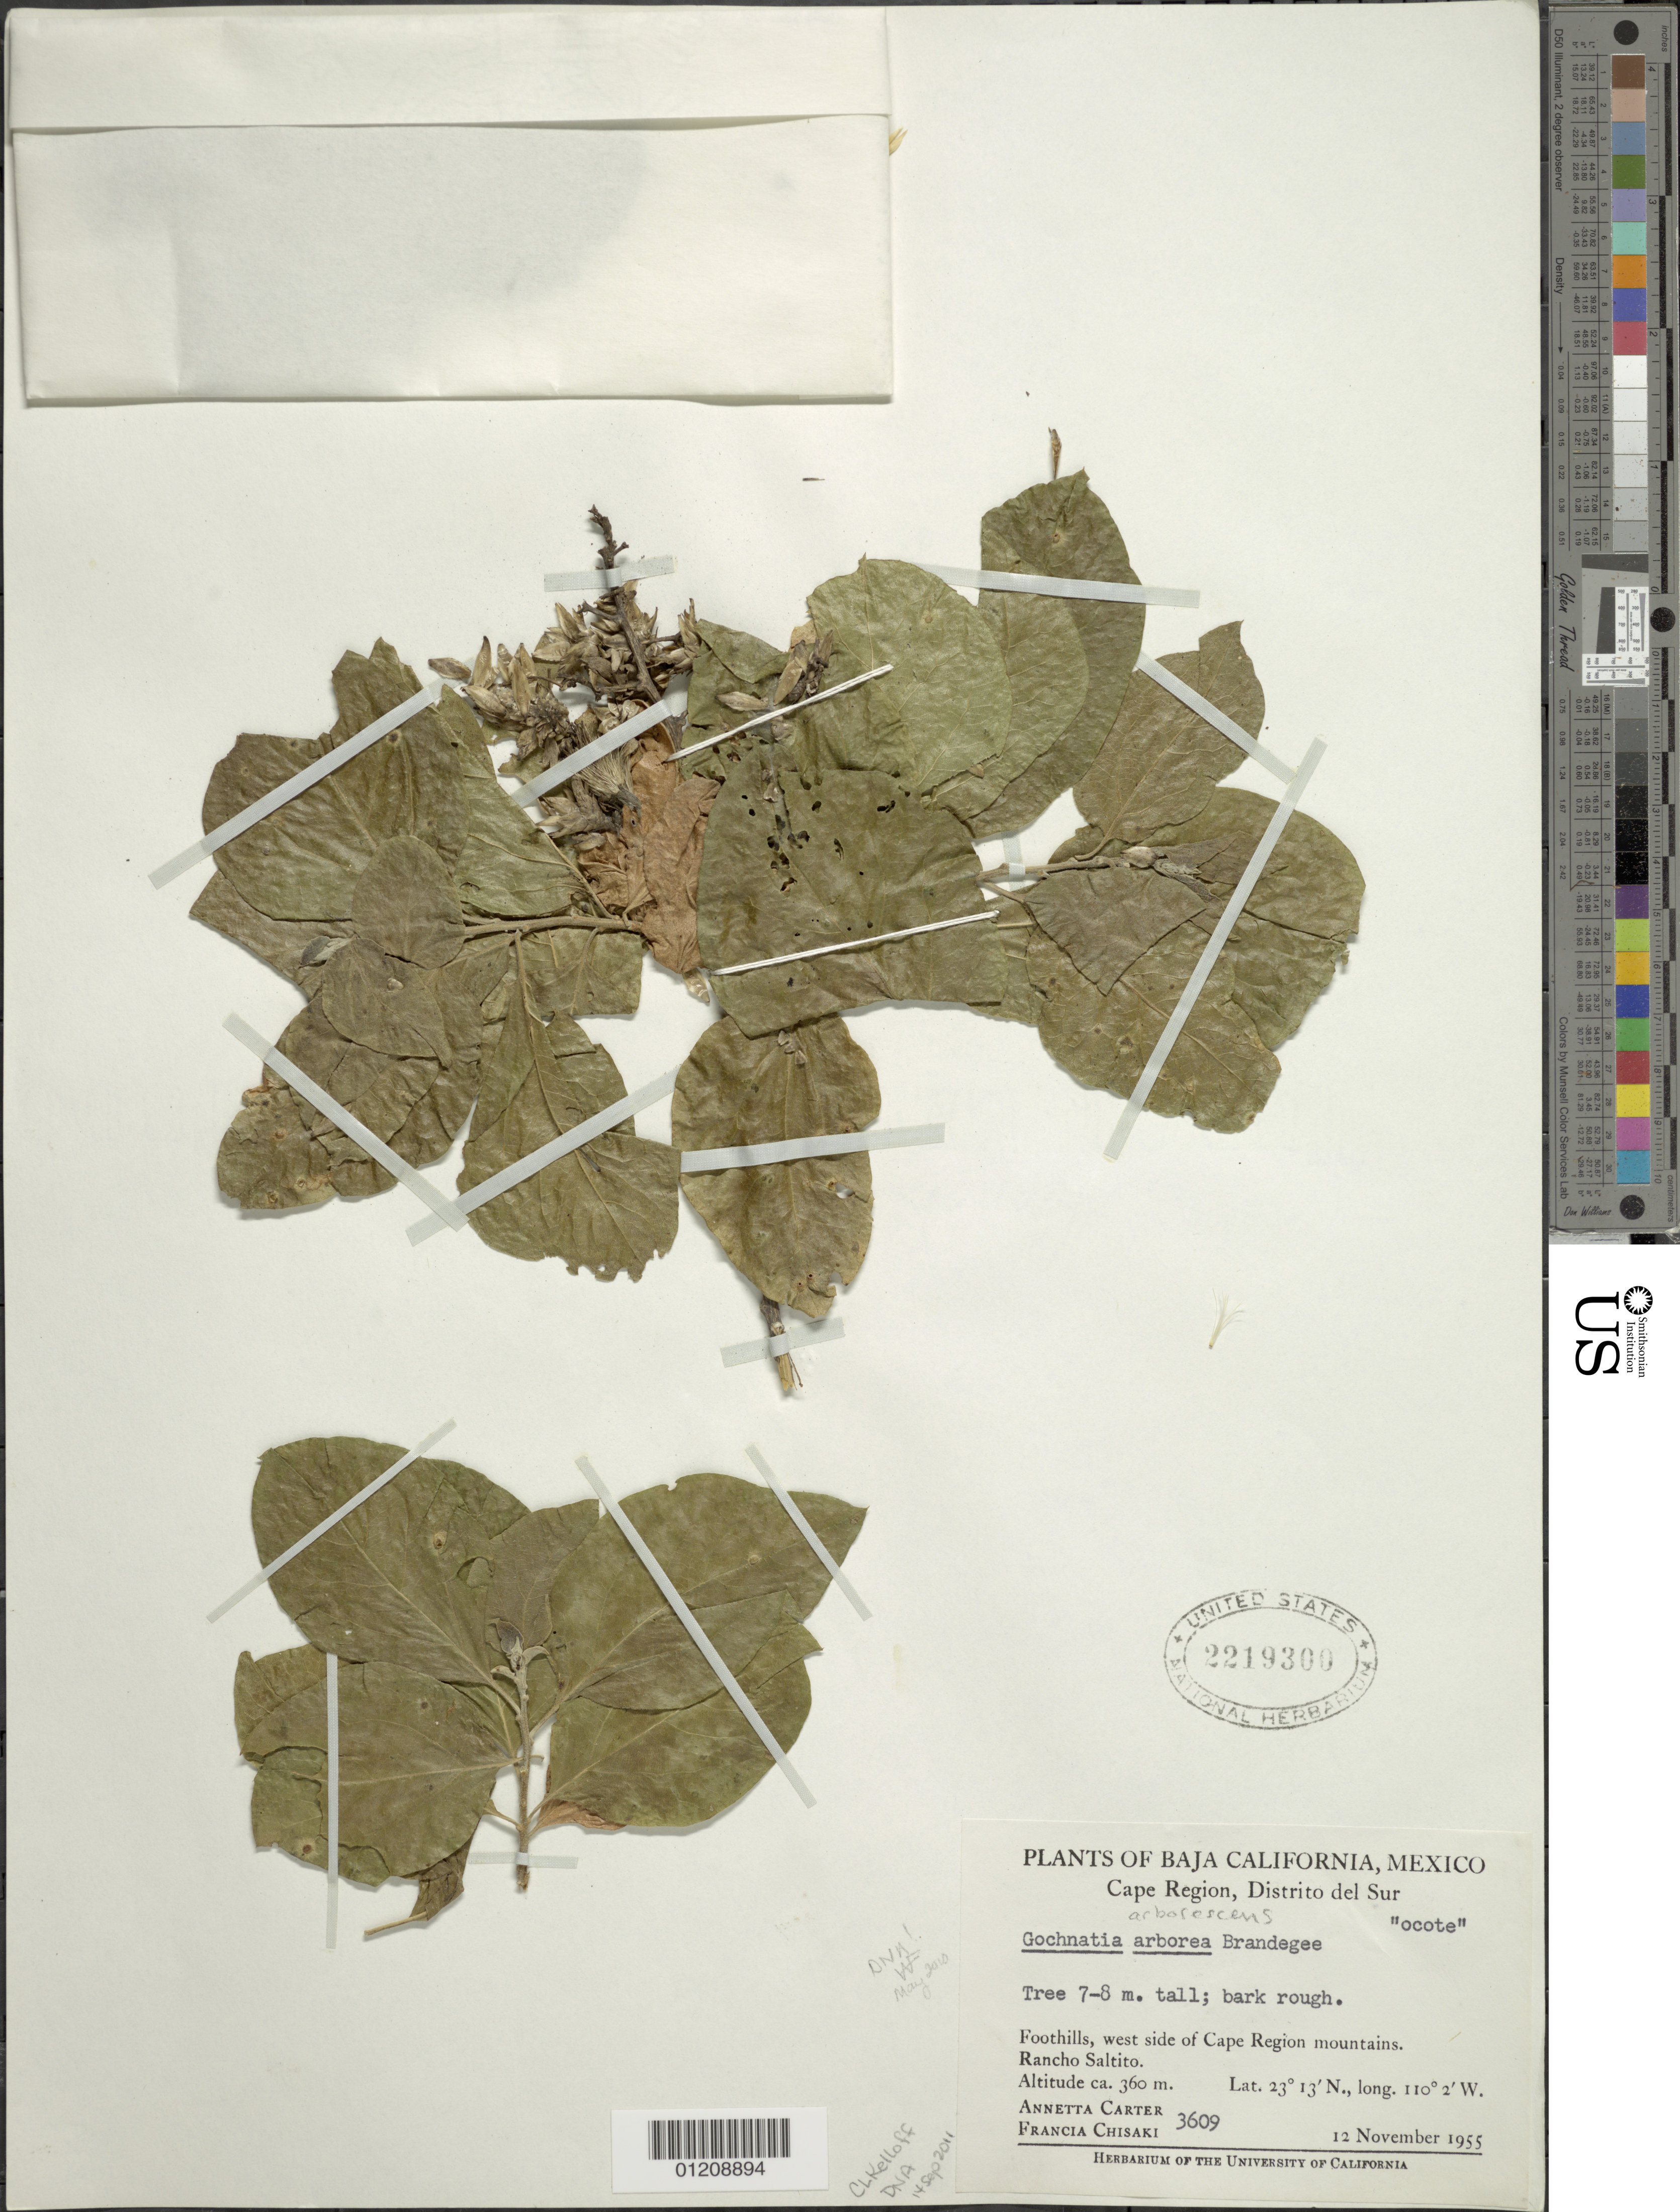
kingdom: Plantae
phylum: Tracheophyta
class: Magnoliopsida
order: Asterales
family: Asteraceae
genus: Gochnatia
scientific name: Gochnatia arborescens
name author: Brandegee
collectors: A. M. Carter & F. Chisaki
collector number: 3609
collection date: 1955-11-12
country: Mexico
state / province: Baja California Sur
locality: Distrito del Sur; foothills, W side of Camp Region mountains, Ranch Saltito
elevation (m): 360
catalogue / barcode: US 2219300